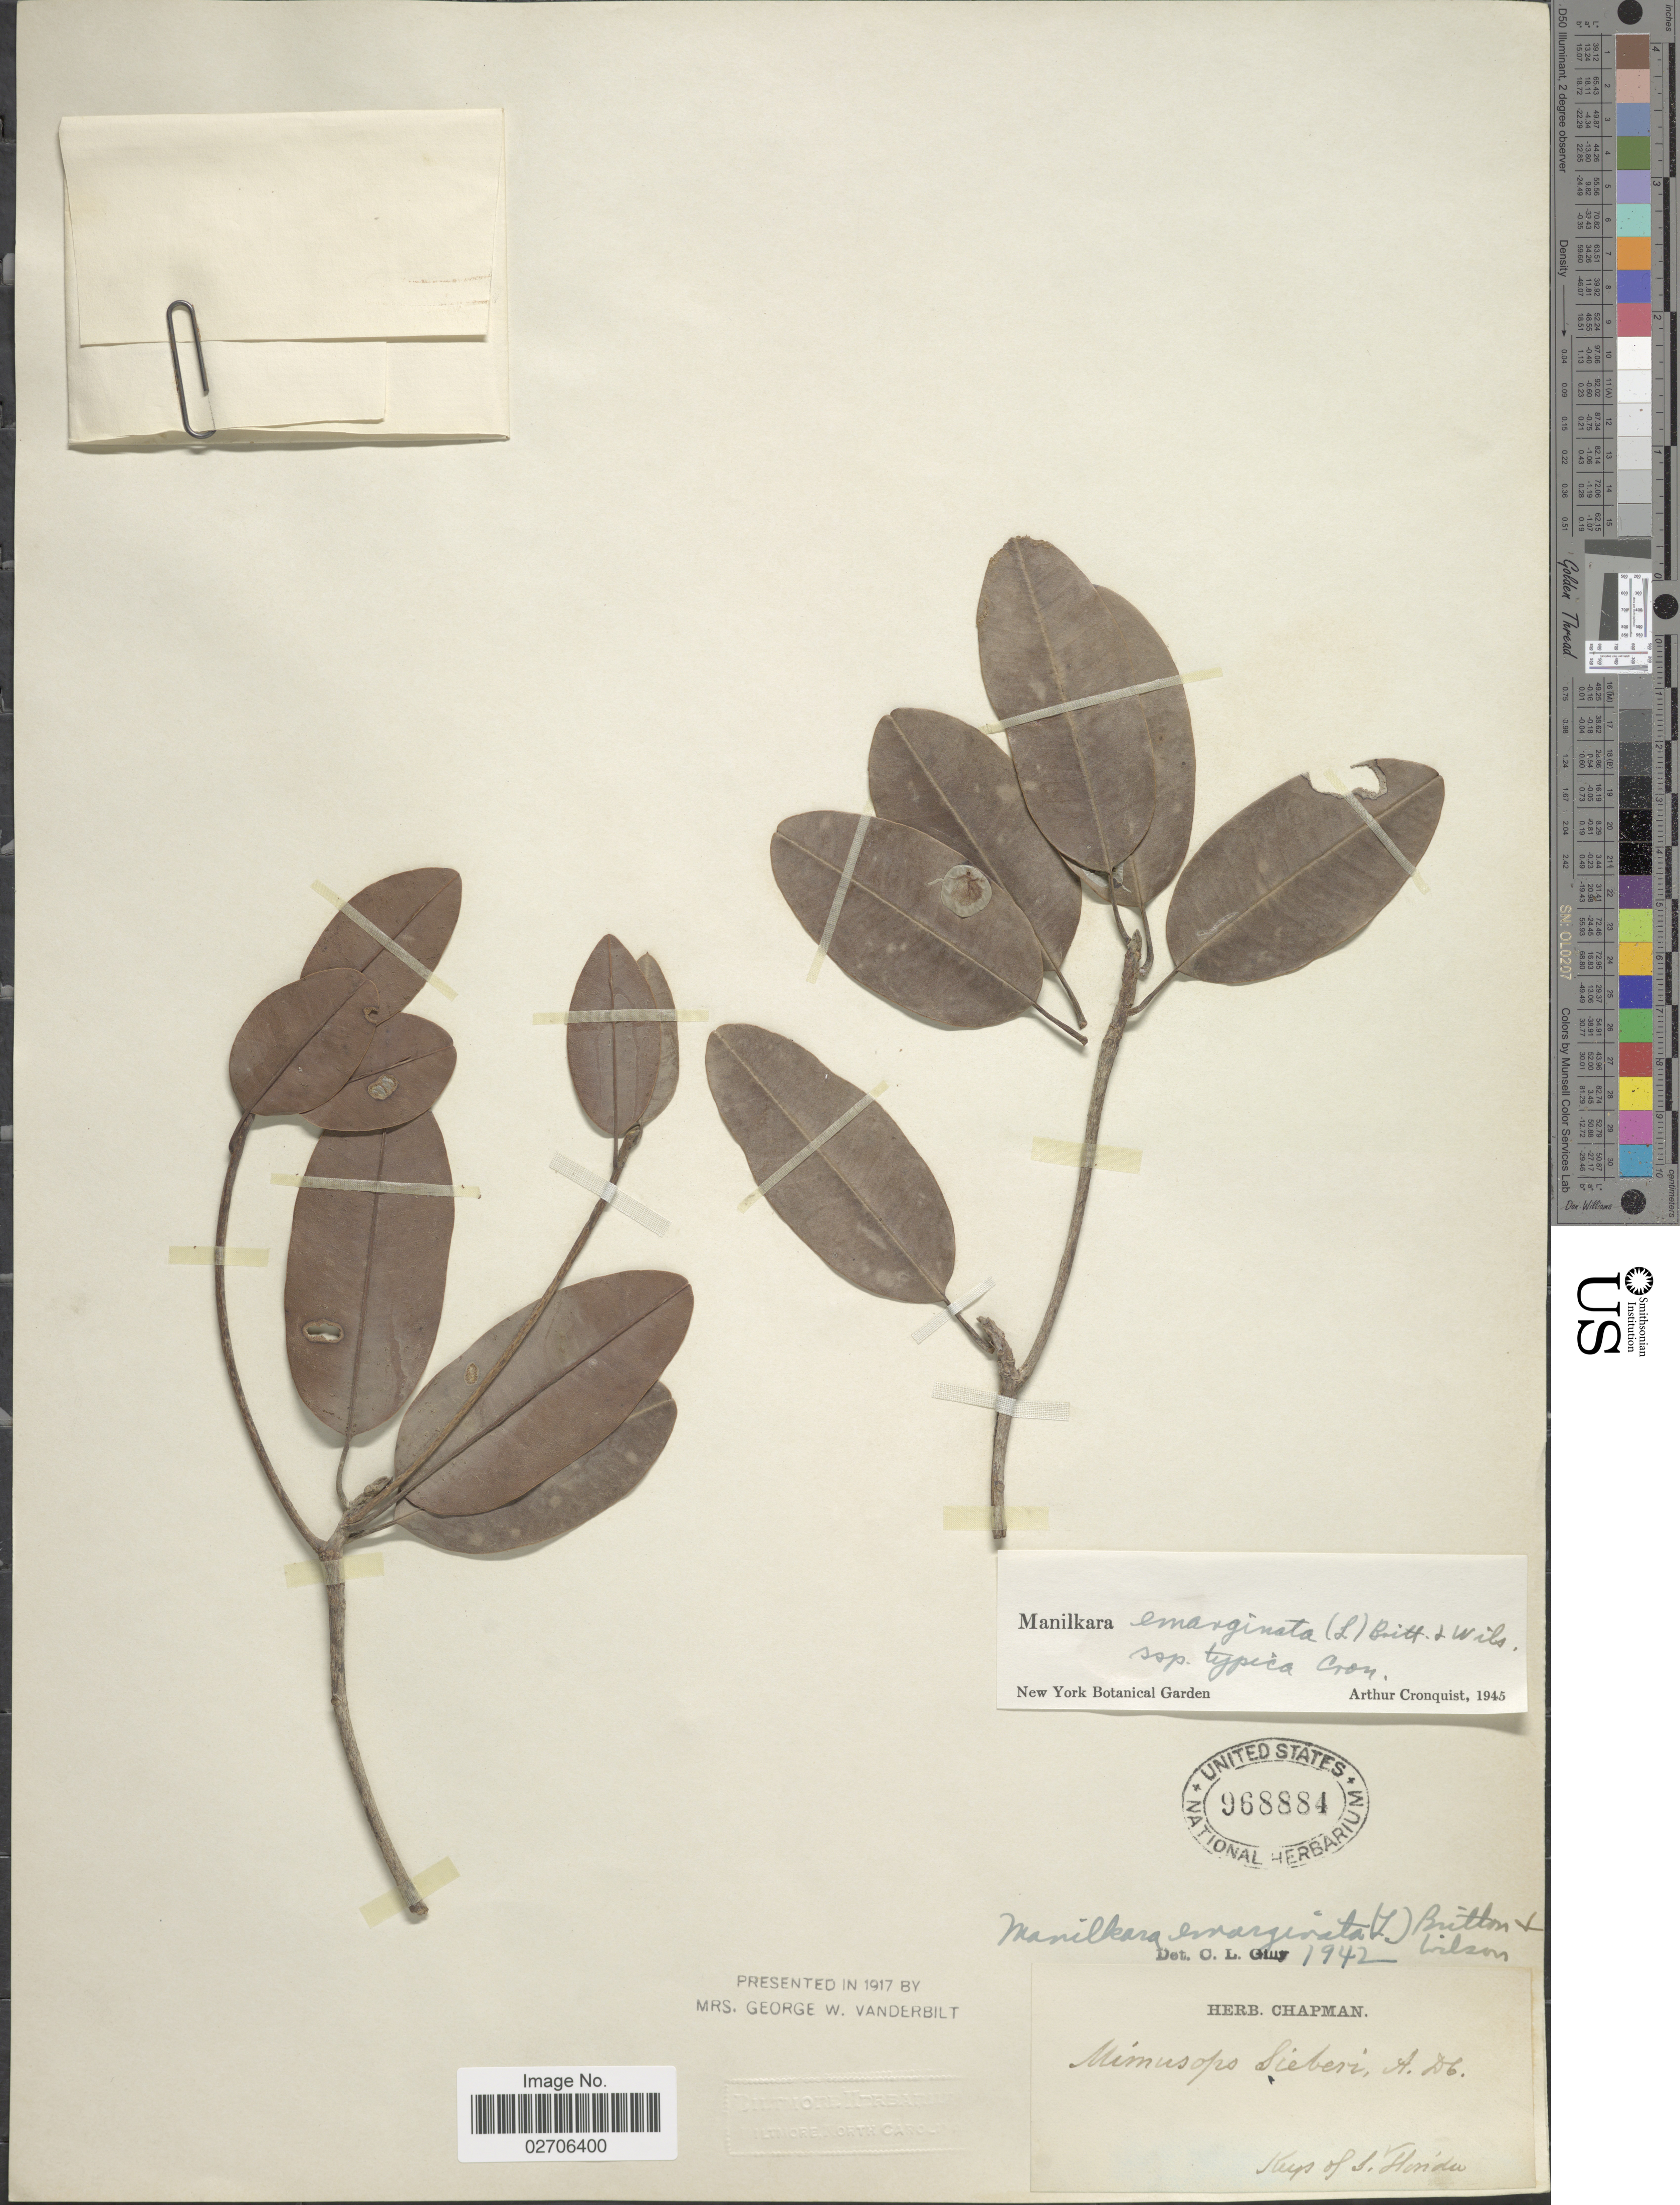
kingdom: Plantae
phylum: Tracheophyta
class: Magnoliopsida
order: Ericales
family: Sapotaceae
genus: Manilkara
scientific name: Manilkara emarginata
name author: (L.) Britton & P. Wilson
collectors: ex herb. Chapman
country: United States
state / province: Florida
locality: Keys of S. Florida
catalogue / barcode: US 968884